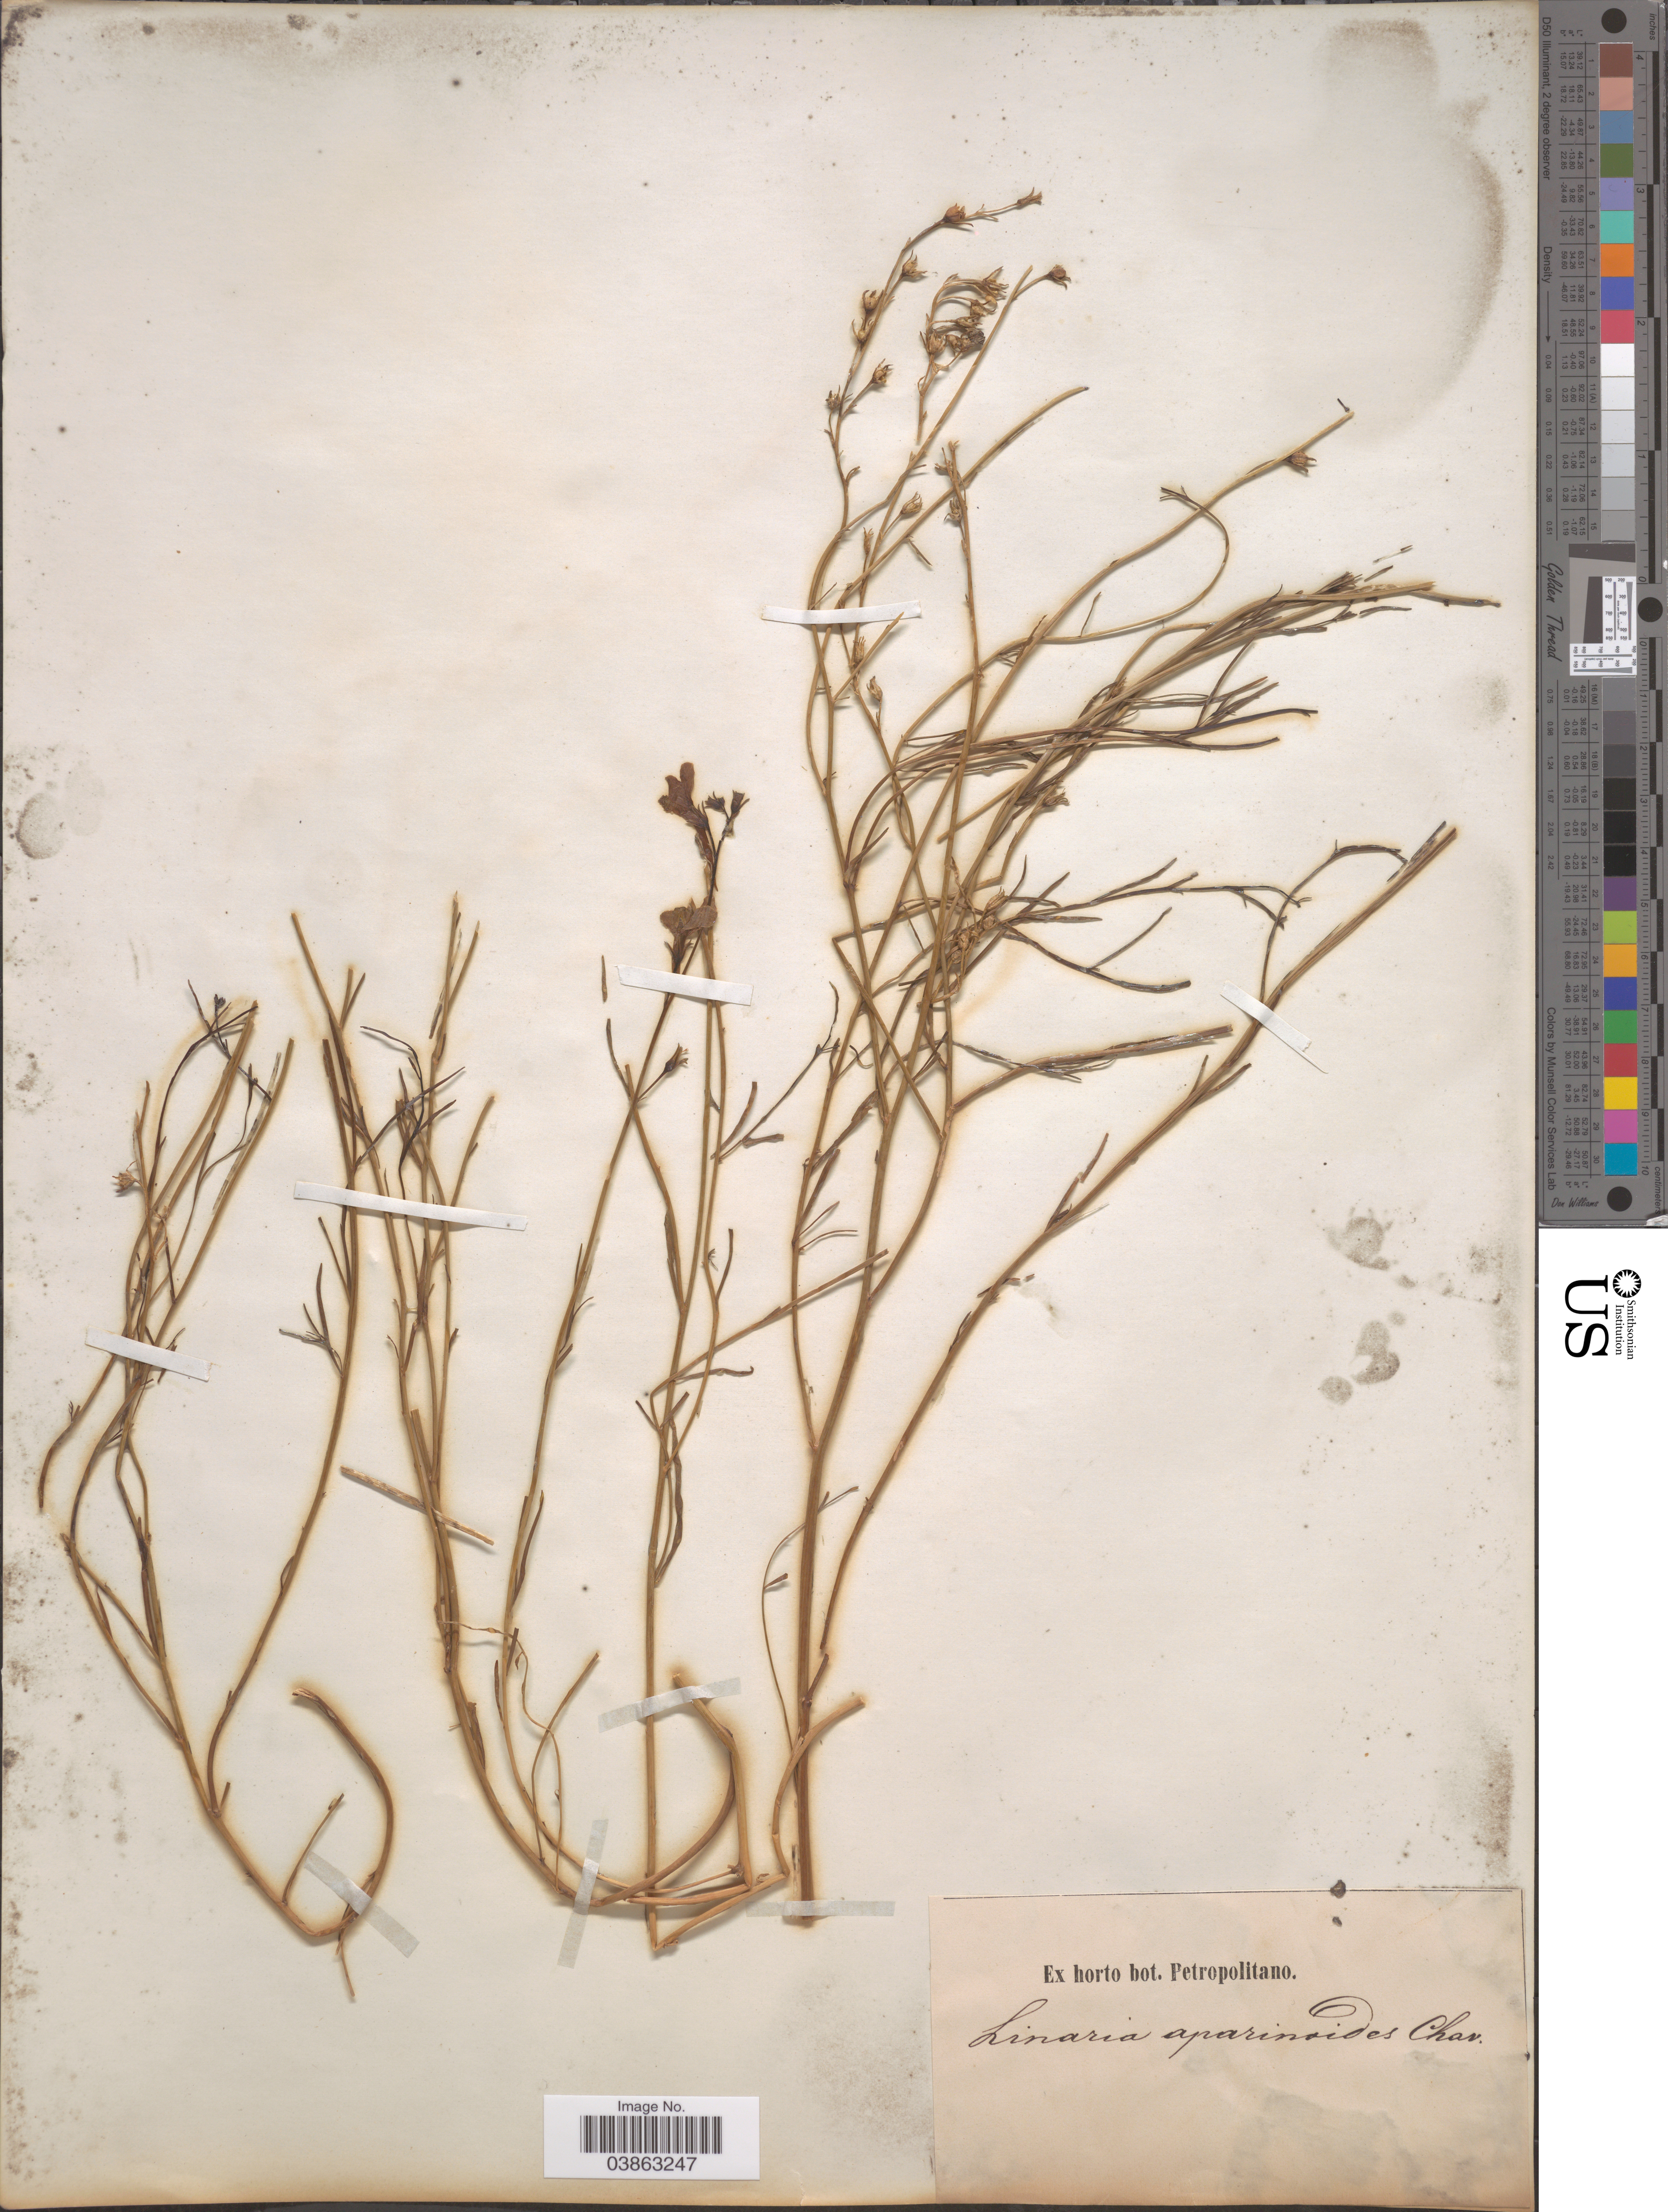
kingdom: Plantae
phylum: Tracheophyta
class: Magnoliopsida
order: Lamiales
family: Plantaginaceae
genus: Linaria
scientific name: Linaria aparinoides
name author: F. Dietr.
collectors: ex Horto Bot. Petropolitano